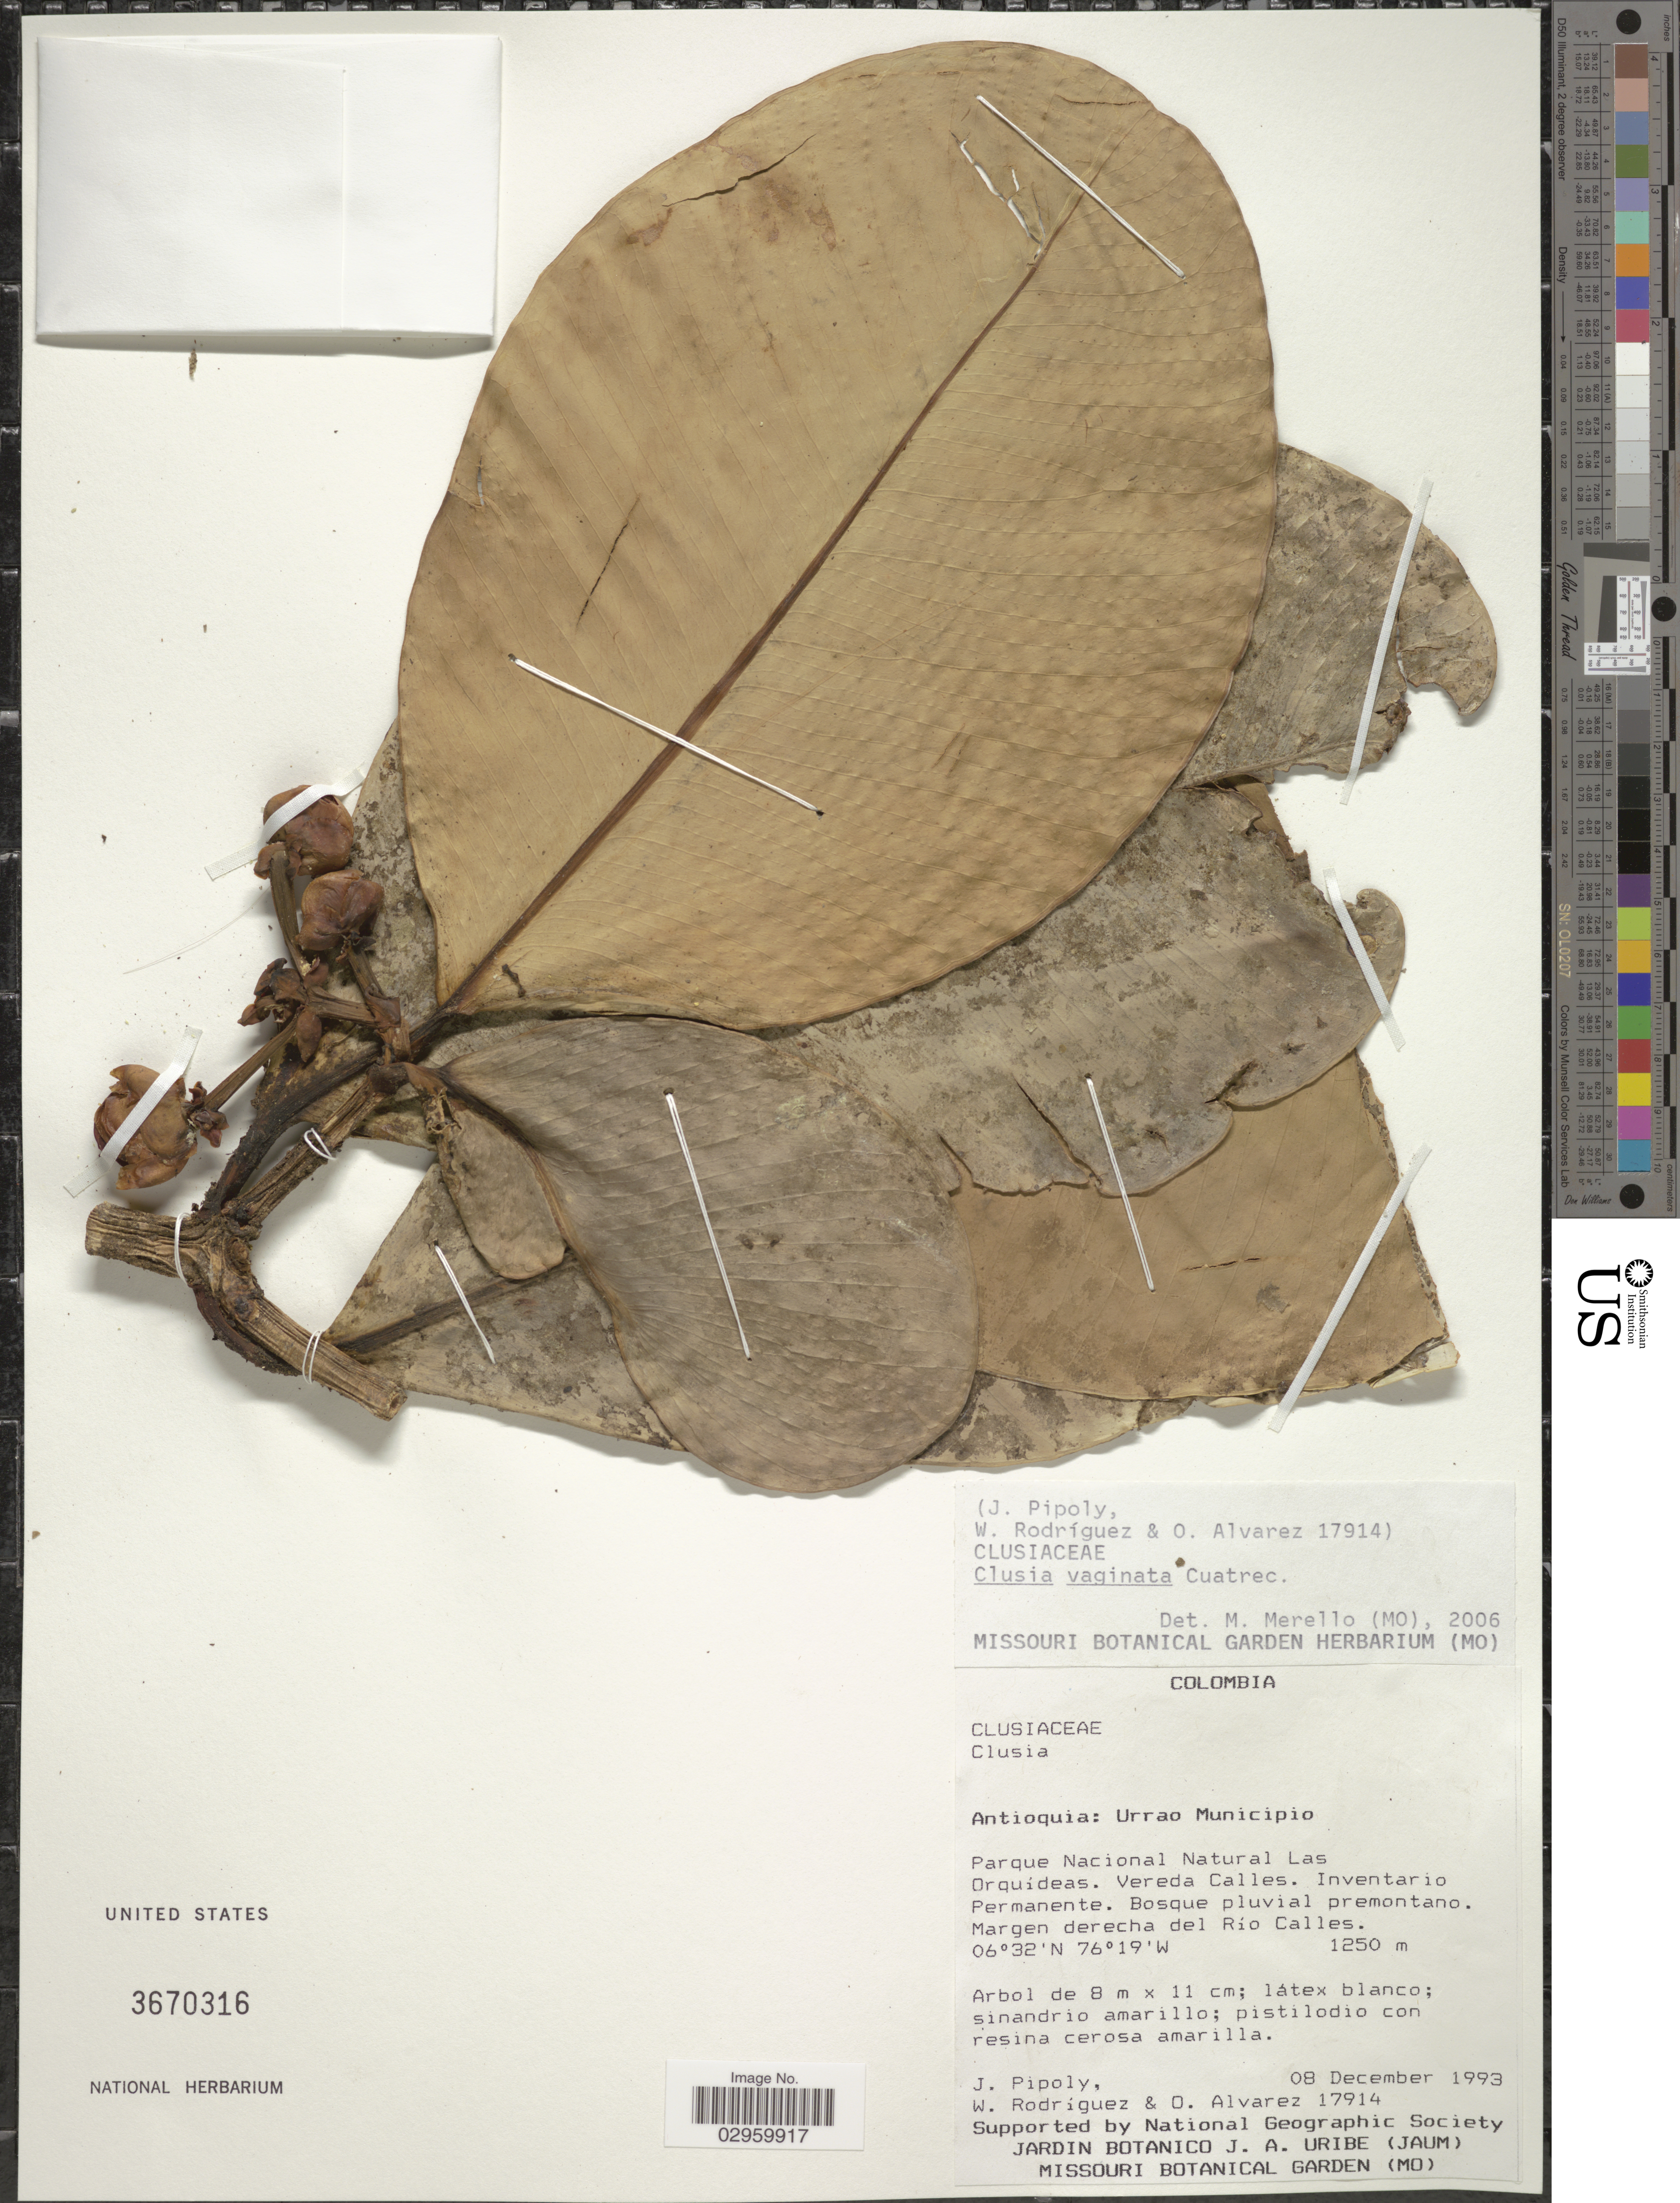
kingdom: Plantae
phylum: Tracheophyta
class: Magnoliopsida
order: Malpighiales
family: Clusiaceae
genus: Clusia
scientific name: Clusia vaginata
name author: Cuatrec.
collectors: J. J. Pipoly, W. Rodriguez & D. Alvarez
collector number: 17914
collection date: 1993-12-08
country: Colombia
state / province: Antioquia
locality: Urrao Municipio, Parque Nacional Natural Las Orquídeas. Vereda Calles. Bosque pluvial premontano. Margen derecha del Río Calles.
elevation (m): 1250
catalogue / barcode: US 3670316